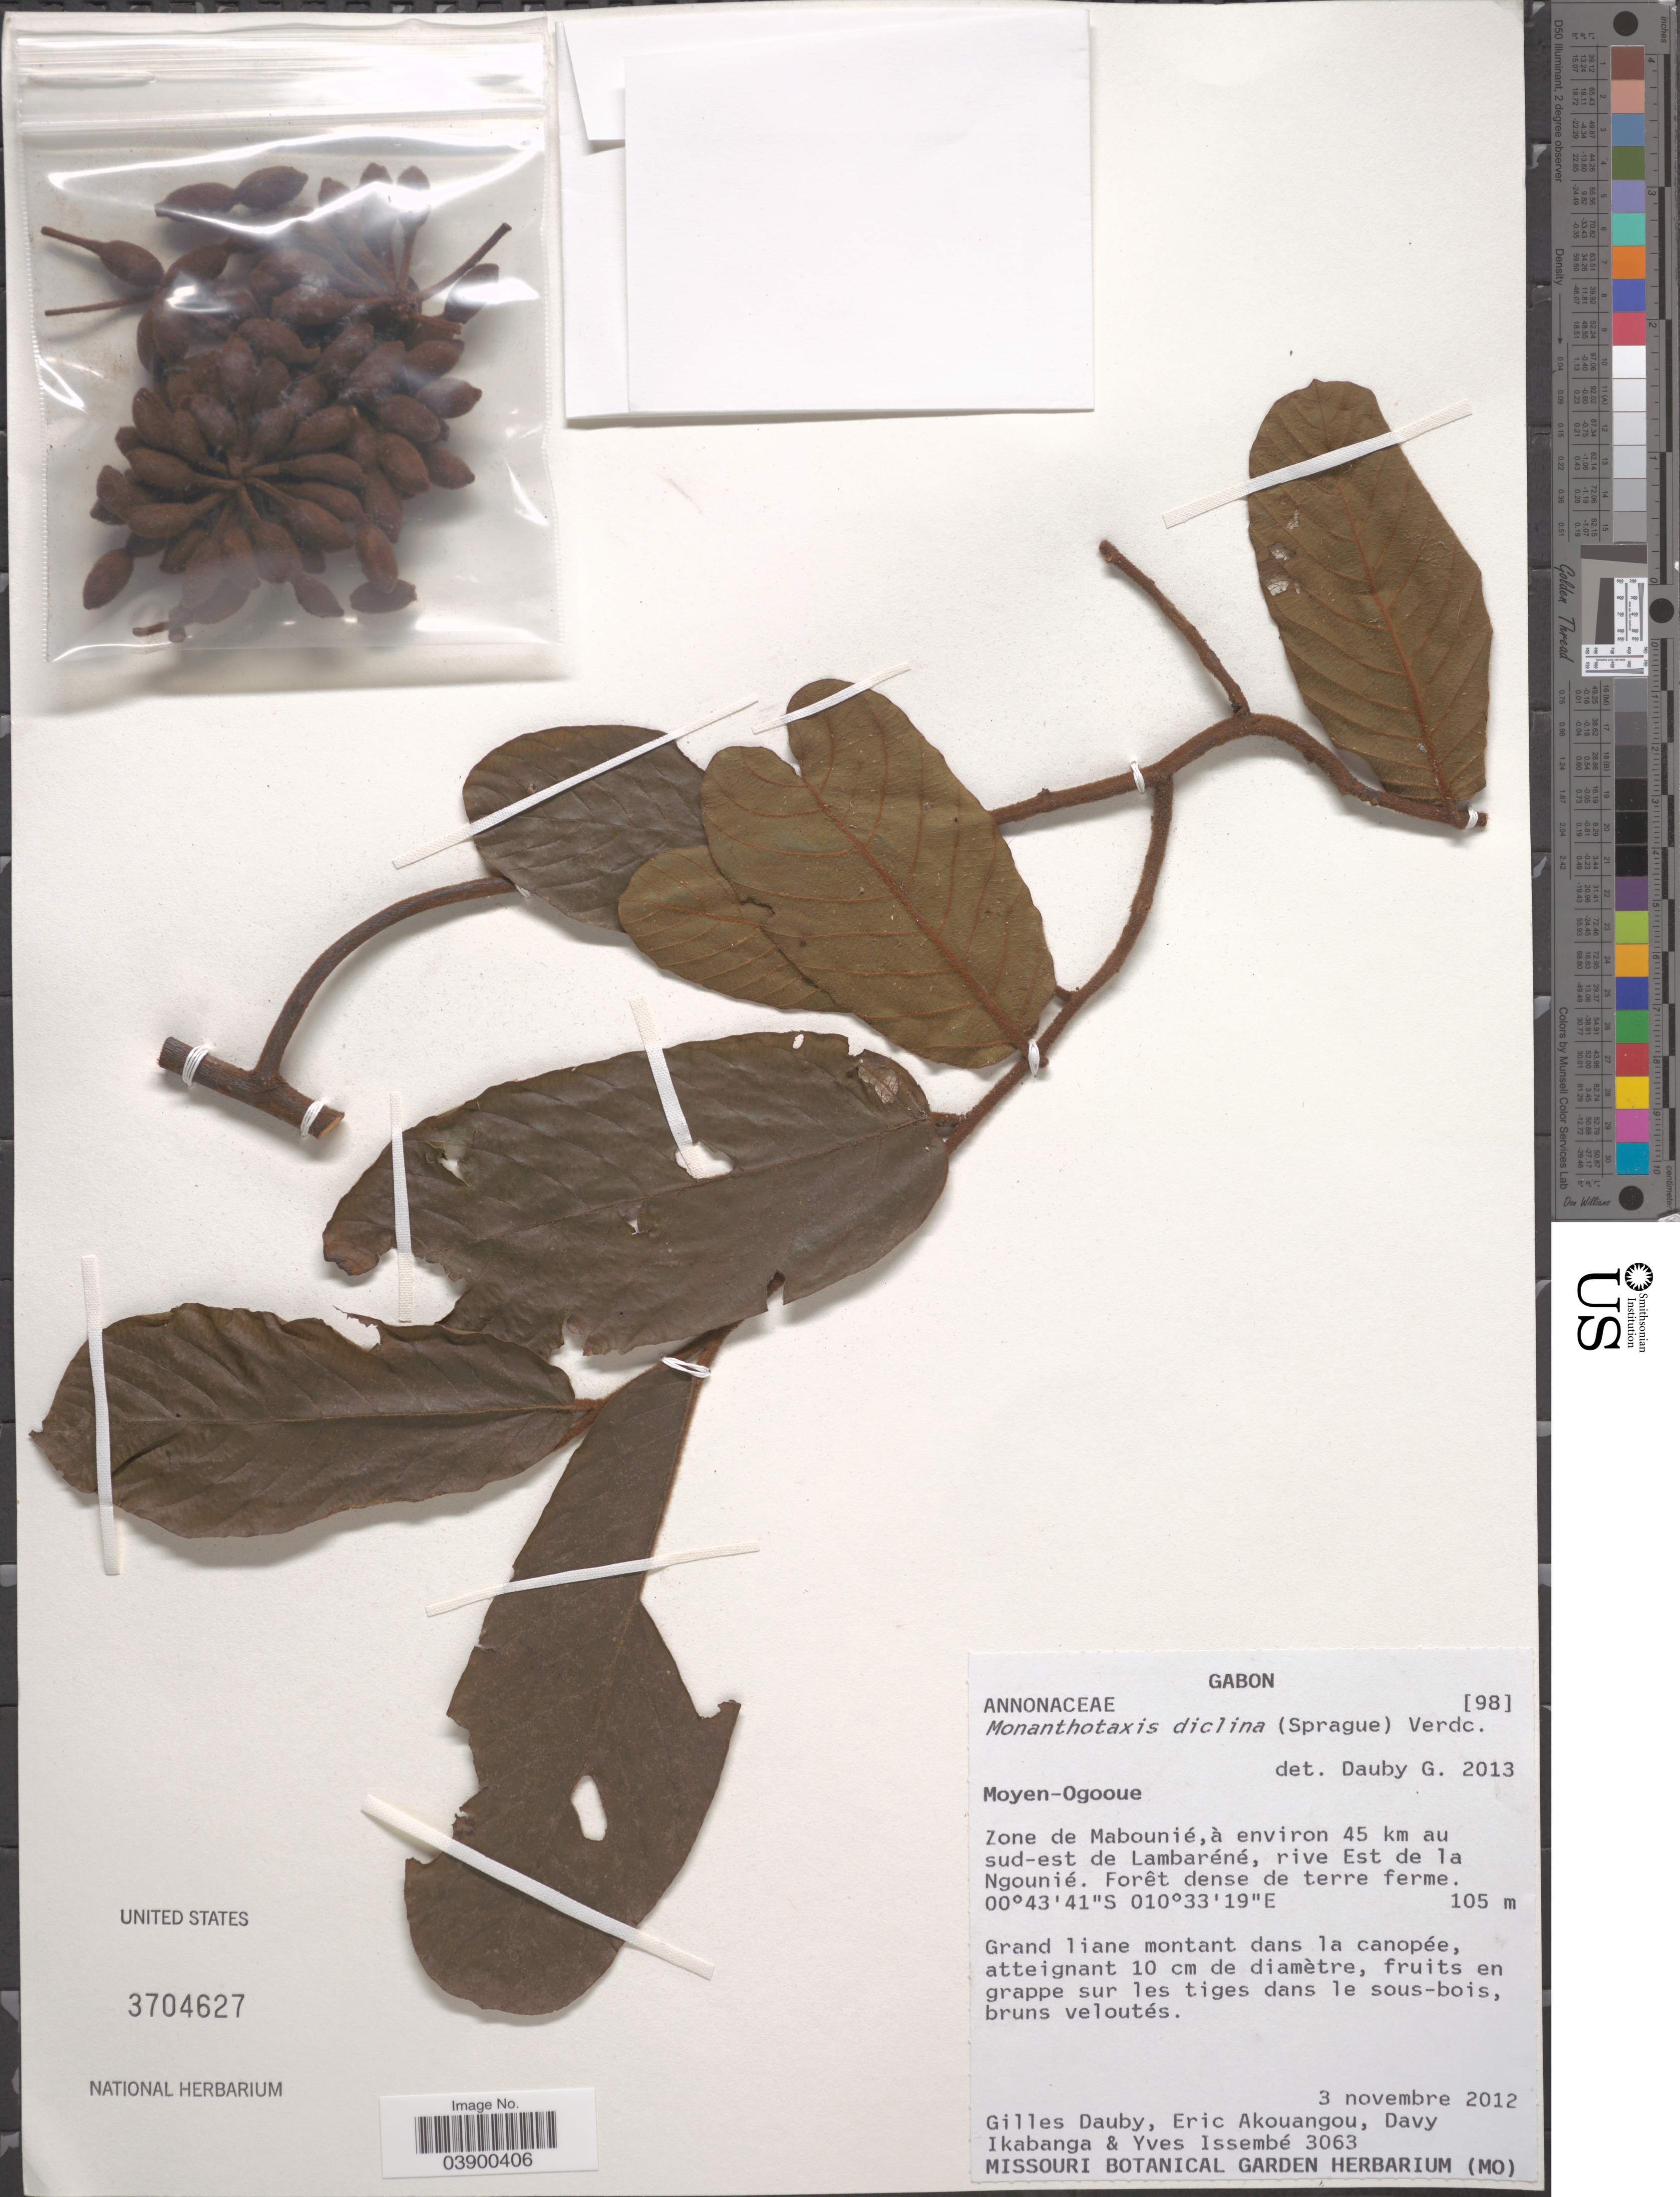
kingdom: Plantae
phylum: Tracheophyta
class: Magnoliopsida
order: Magnoliales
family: Annonaceae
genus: Monanthotaxis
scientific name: Monanthotaxis diclina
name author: (Sprague) Verdc.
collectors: G. Dauby, E. Akouangou, D. Ikabanga & Y. Issembé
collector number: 3063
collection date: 2012-11-03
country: Gabon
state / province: Moyen-Ogooue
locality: Zone de Mabounié, à environ 45 km au sud-este de Lambaréné, rive Est de la Ngounié.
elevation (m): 105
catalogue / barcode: US 3704627